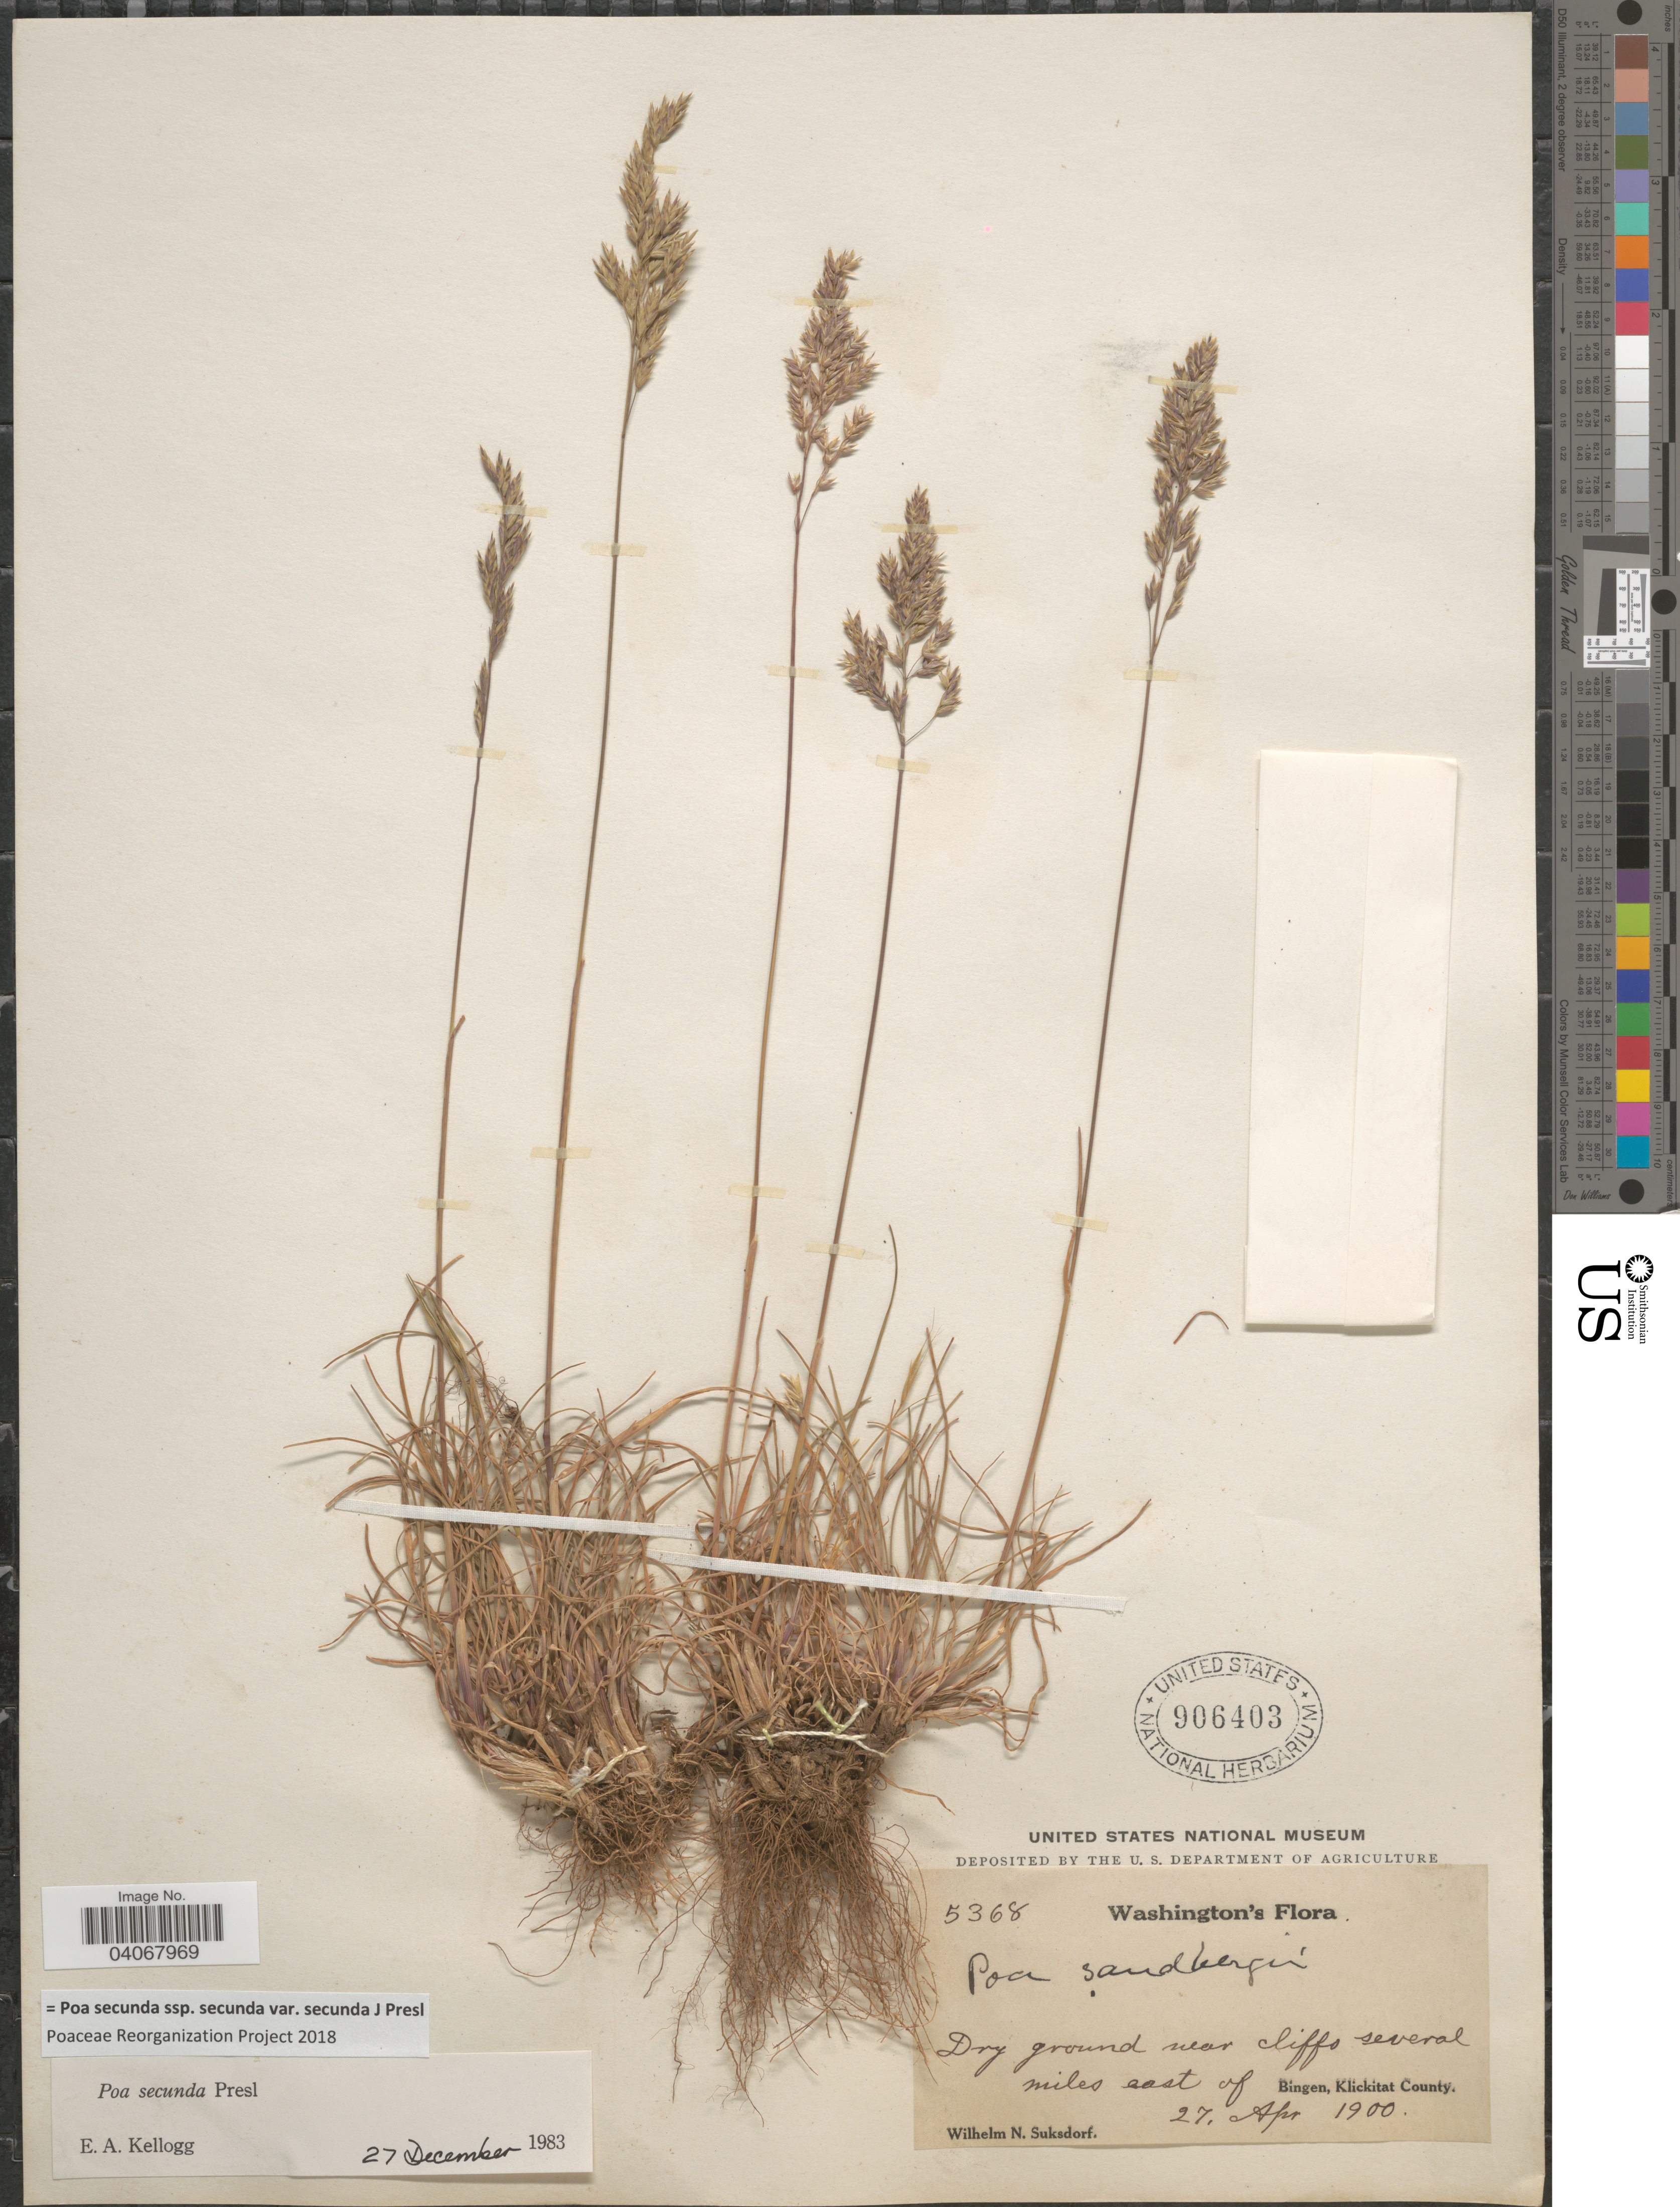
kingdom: Plantae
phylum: Tracheophyta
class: Liliopsida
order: Poales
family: Poaceae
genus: Poa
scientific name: Poa secunda subsp. secunda var. secunda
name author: J. Presl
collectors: W. N. Suksdorf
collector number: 5368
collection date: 1900-04-27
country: United States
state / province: Washington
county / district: Klickitat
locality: Dry ground near cliffs several miles east of Bingen, Klickitat County.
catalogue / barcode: US 906403